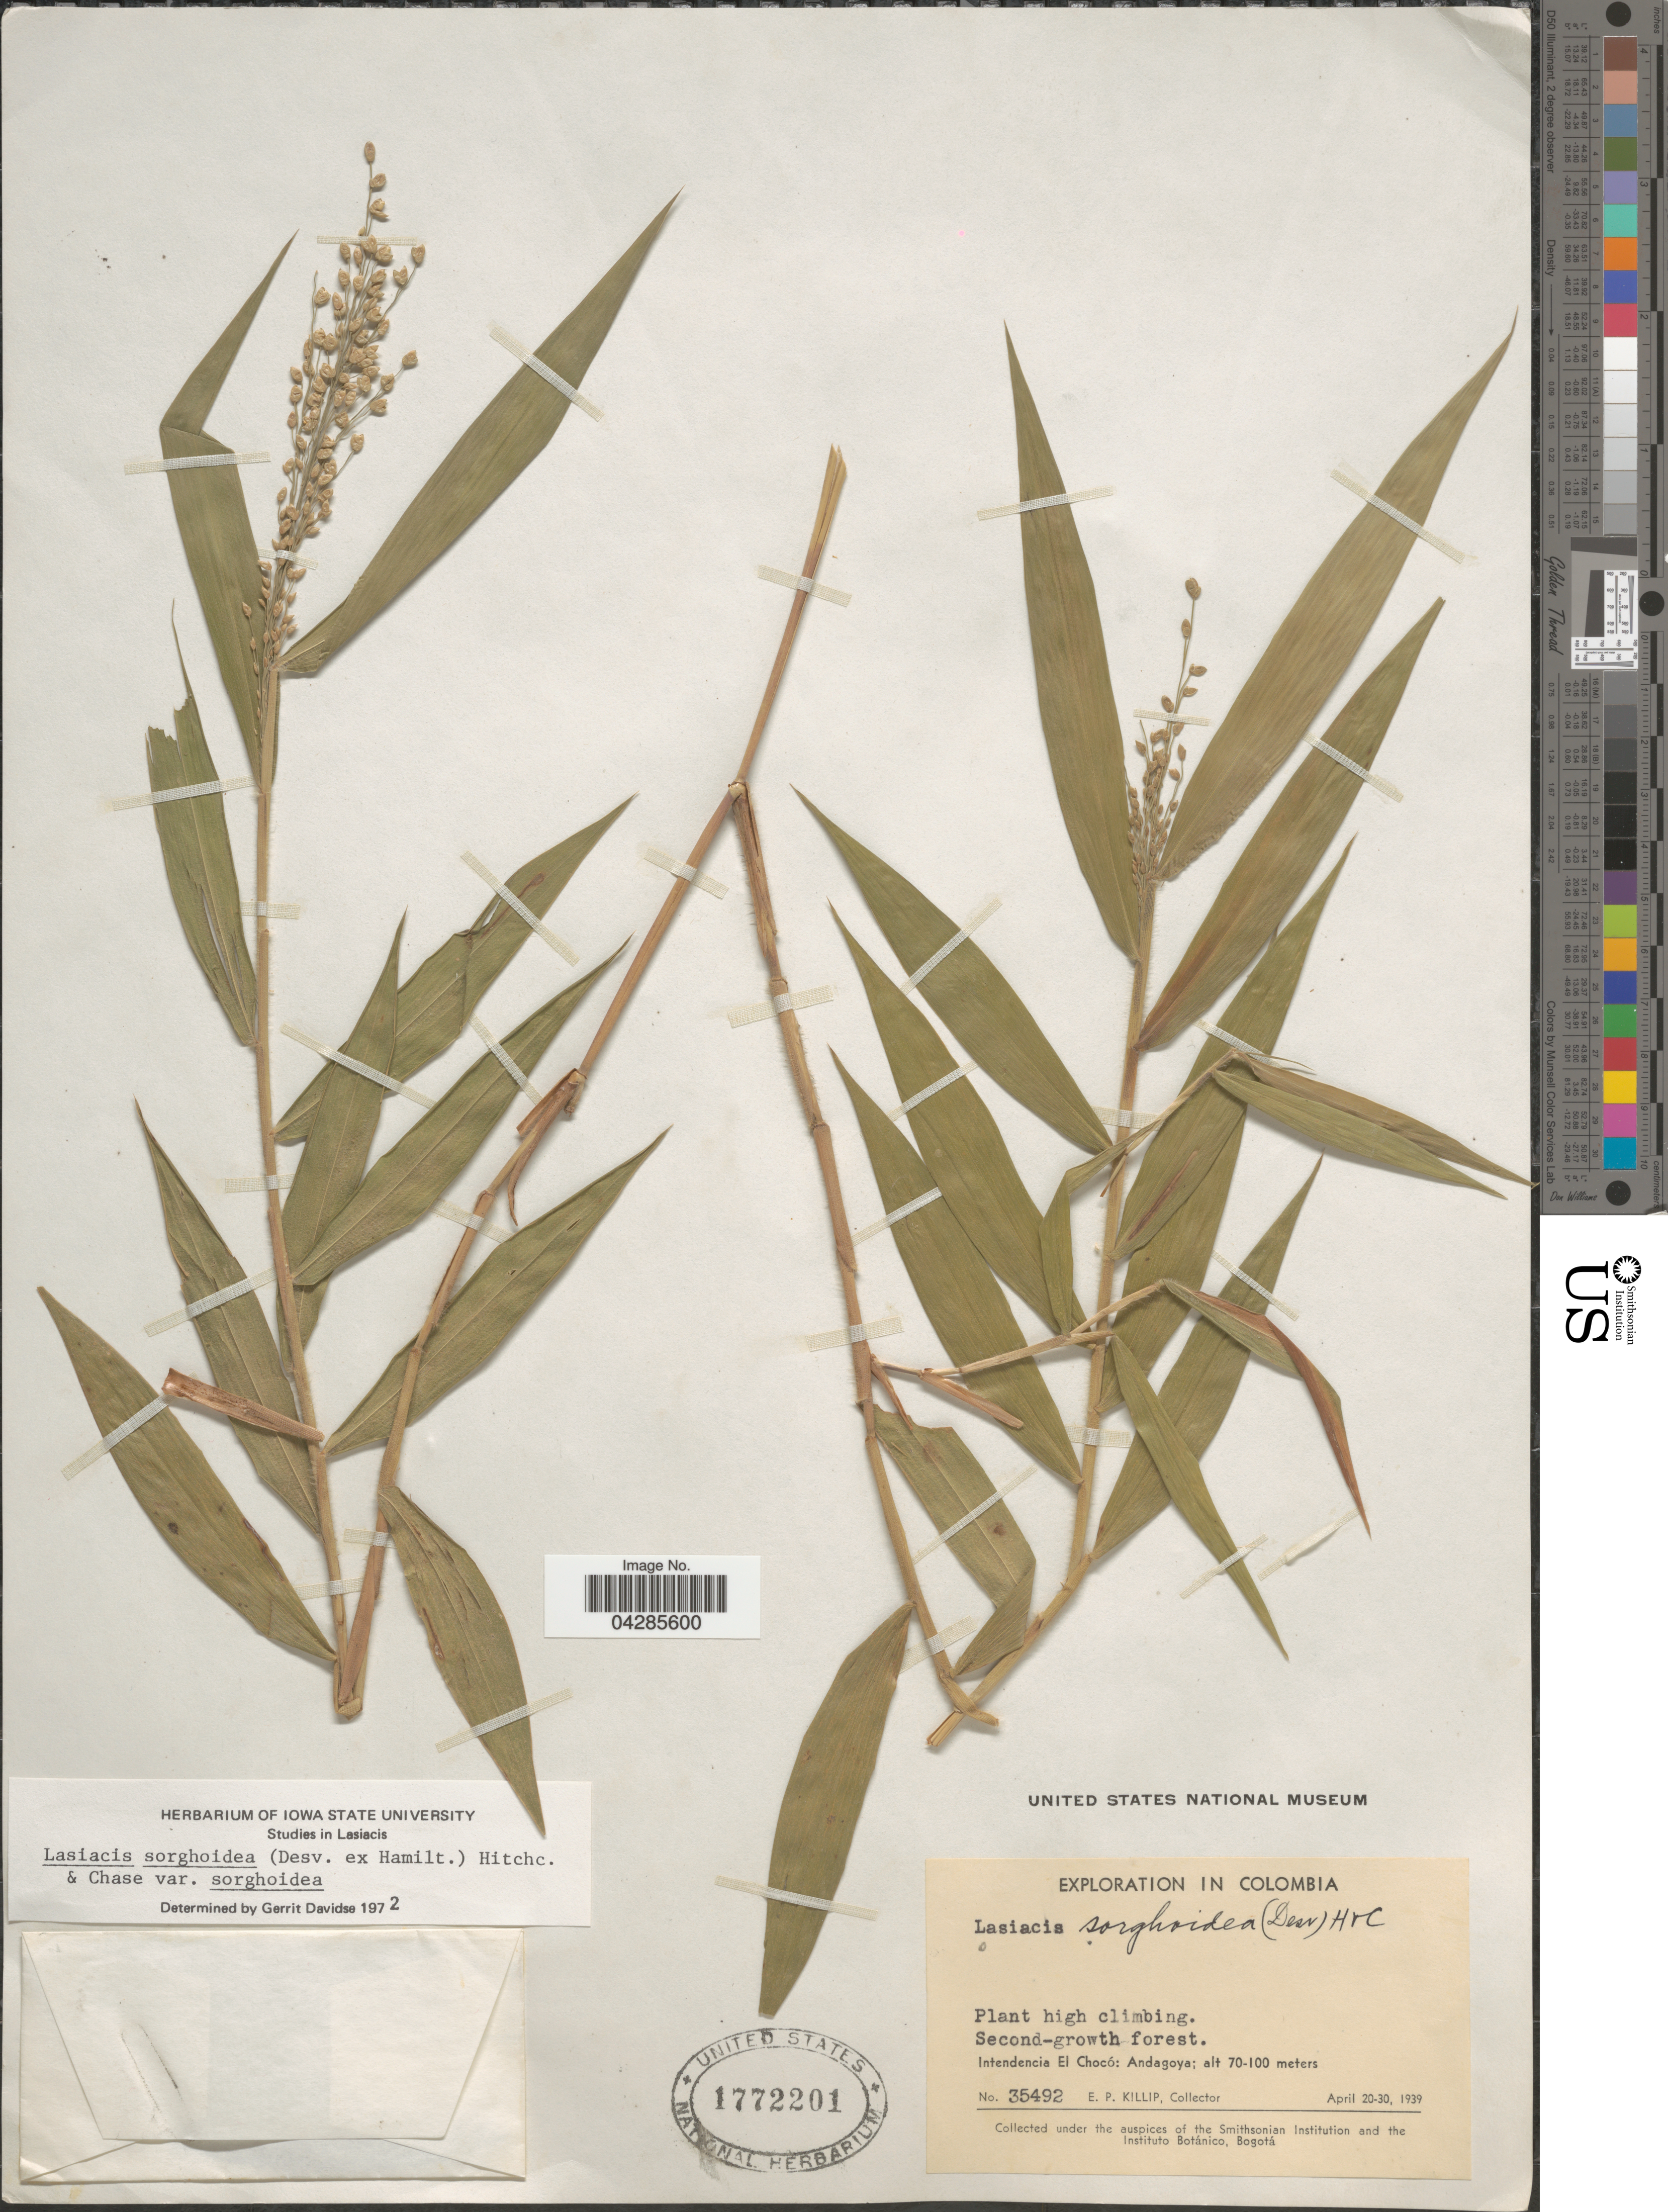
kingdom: Plantae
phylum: Tracheophyta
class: Liliopsida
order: Poales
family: Poaceae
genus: Lasiacis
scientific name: Lasiacis sorghoidea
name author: (Desv. ex Ham.) Hitchc. & Chase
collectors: E. P. Killip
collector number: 35492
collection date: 1939-04-20/1939-04-30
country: Colombia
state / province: Chocó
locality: Exploration in Colombia. Intendencia El Chocó: Andagoya.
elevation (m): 70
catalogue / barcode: US 1772201